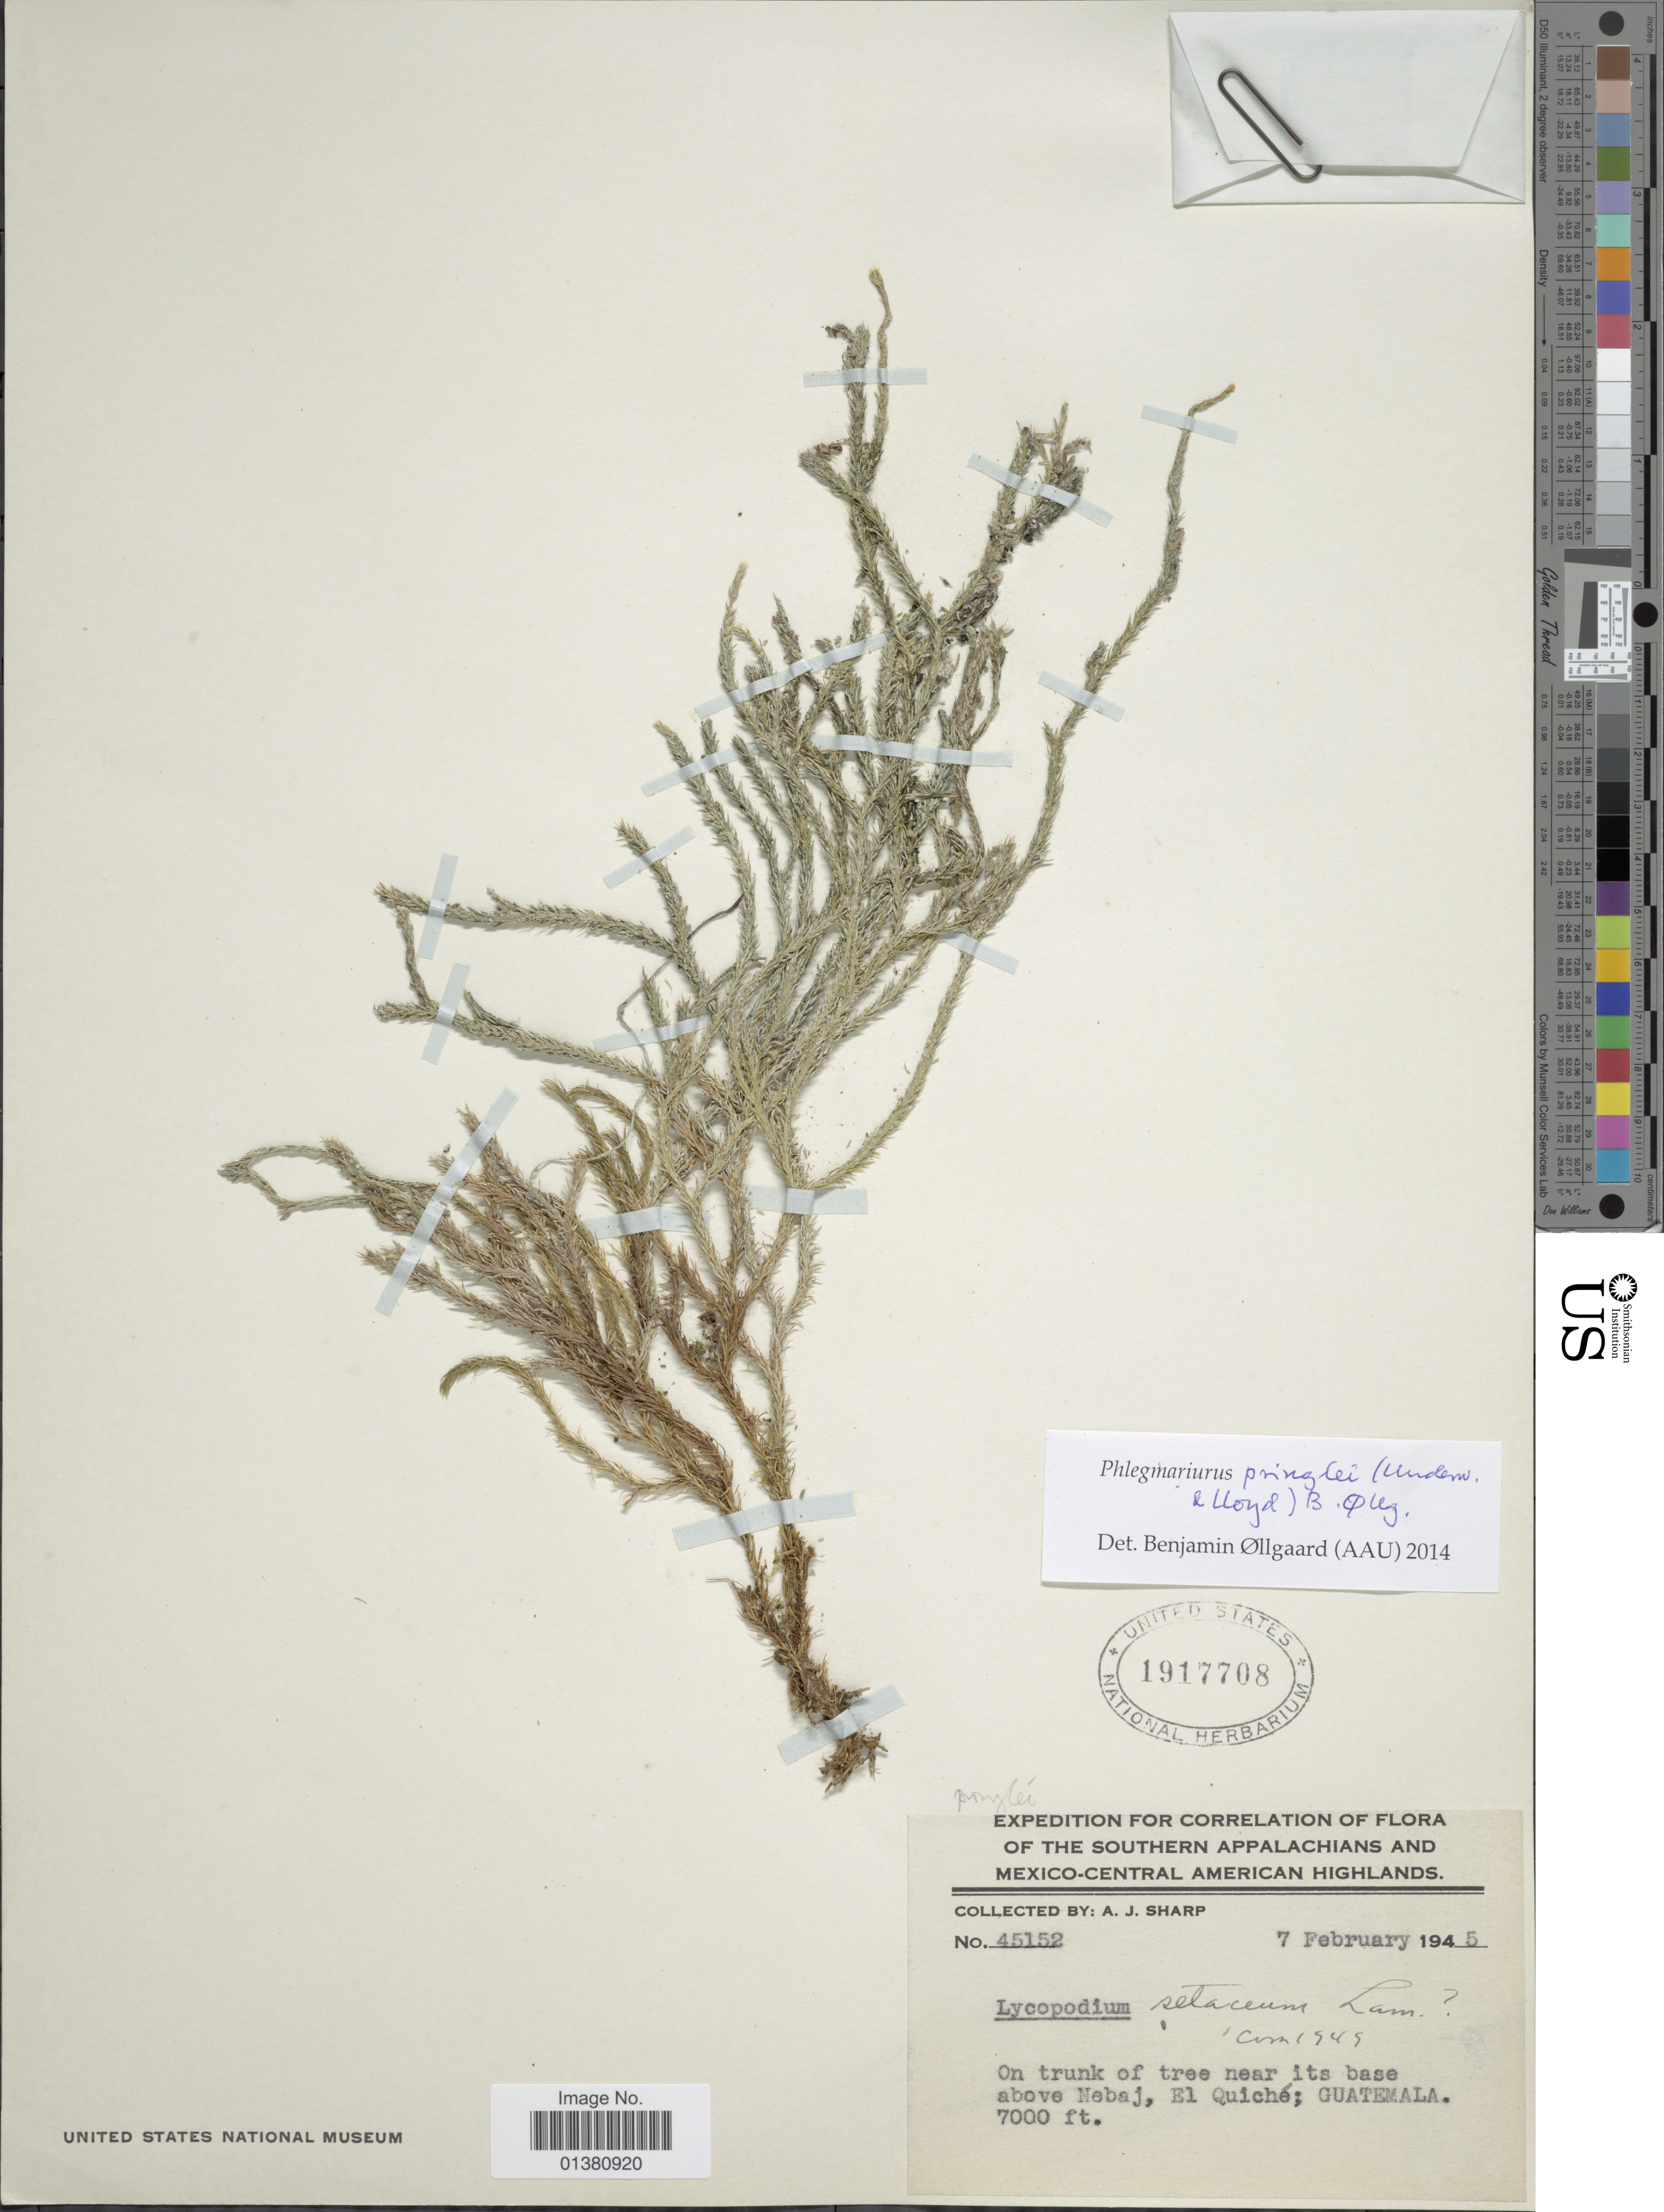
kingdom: Plantae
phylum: Tracheophyta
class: Lycopodiopsida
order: Lycopodiales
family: Lycopodiaceae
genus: Phlegmariurus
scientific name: Phlegmariurus pringlei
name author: (Underw. & F.E. Lloyd) B. Øllg.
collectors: A. J. Sharp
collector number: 45152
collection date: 1945-02-07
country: Guatemala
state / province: El Quiché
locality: On trunk of tree near its base above Nebaj, El Quiche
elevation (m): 2134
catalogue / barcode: US 1917708